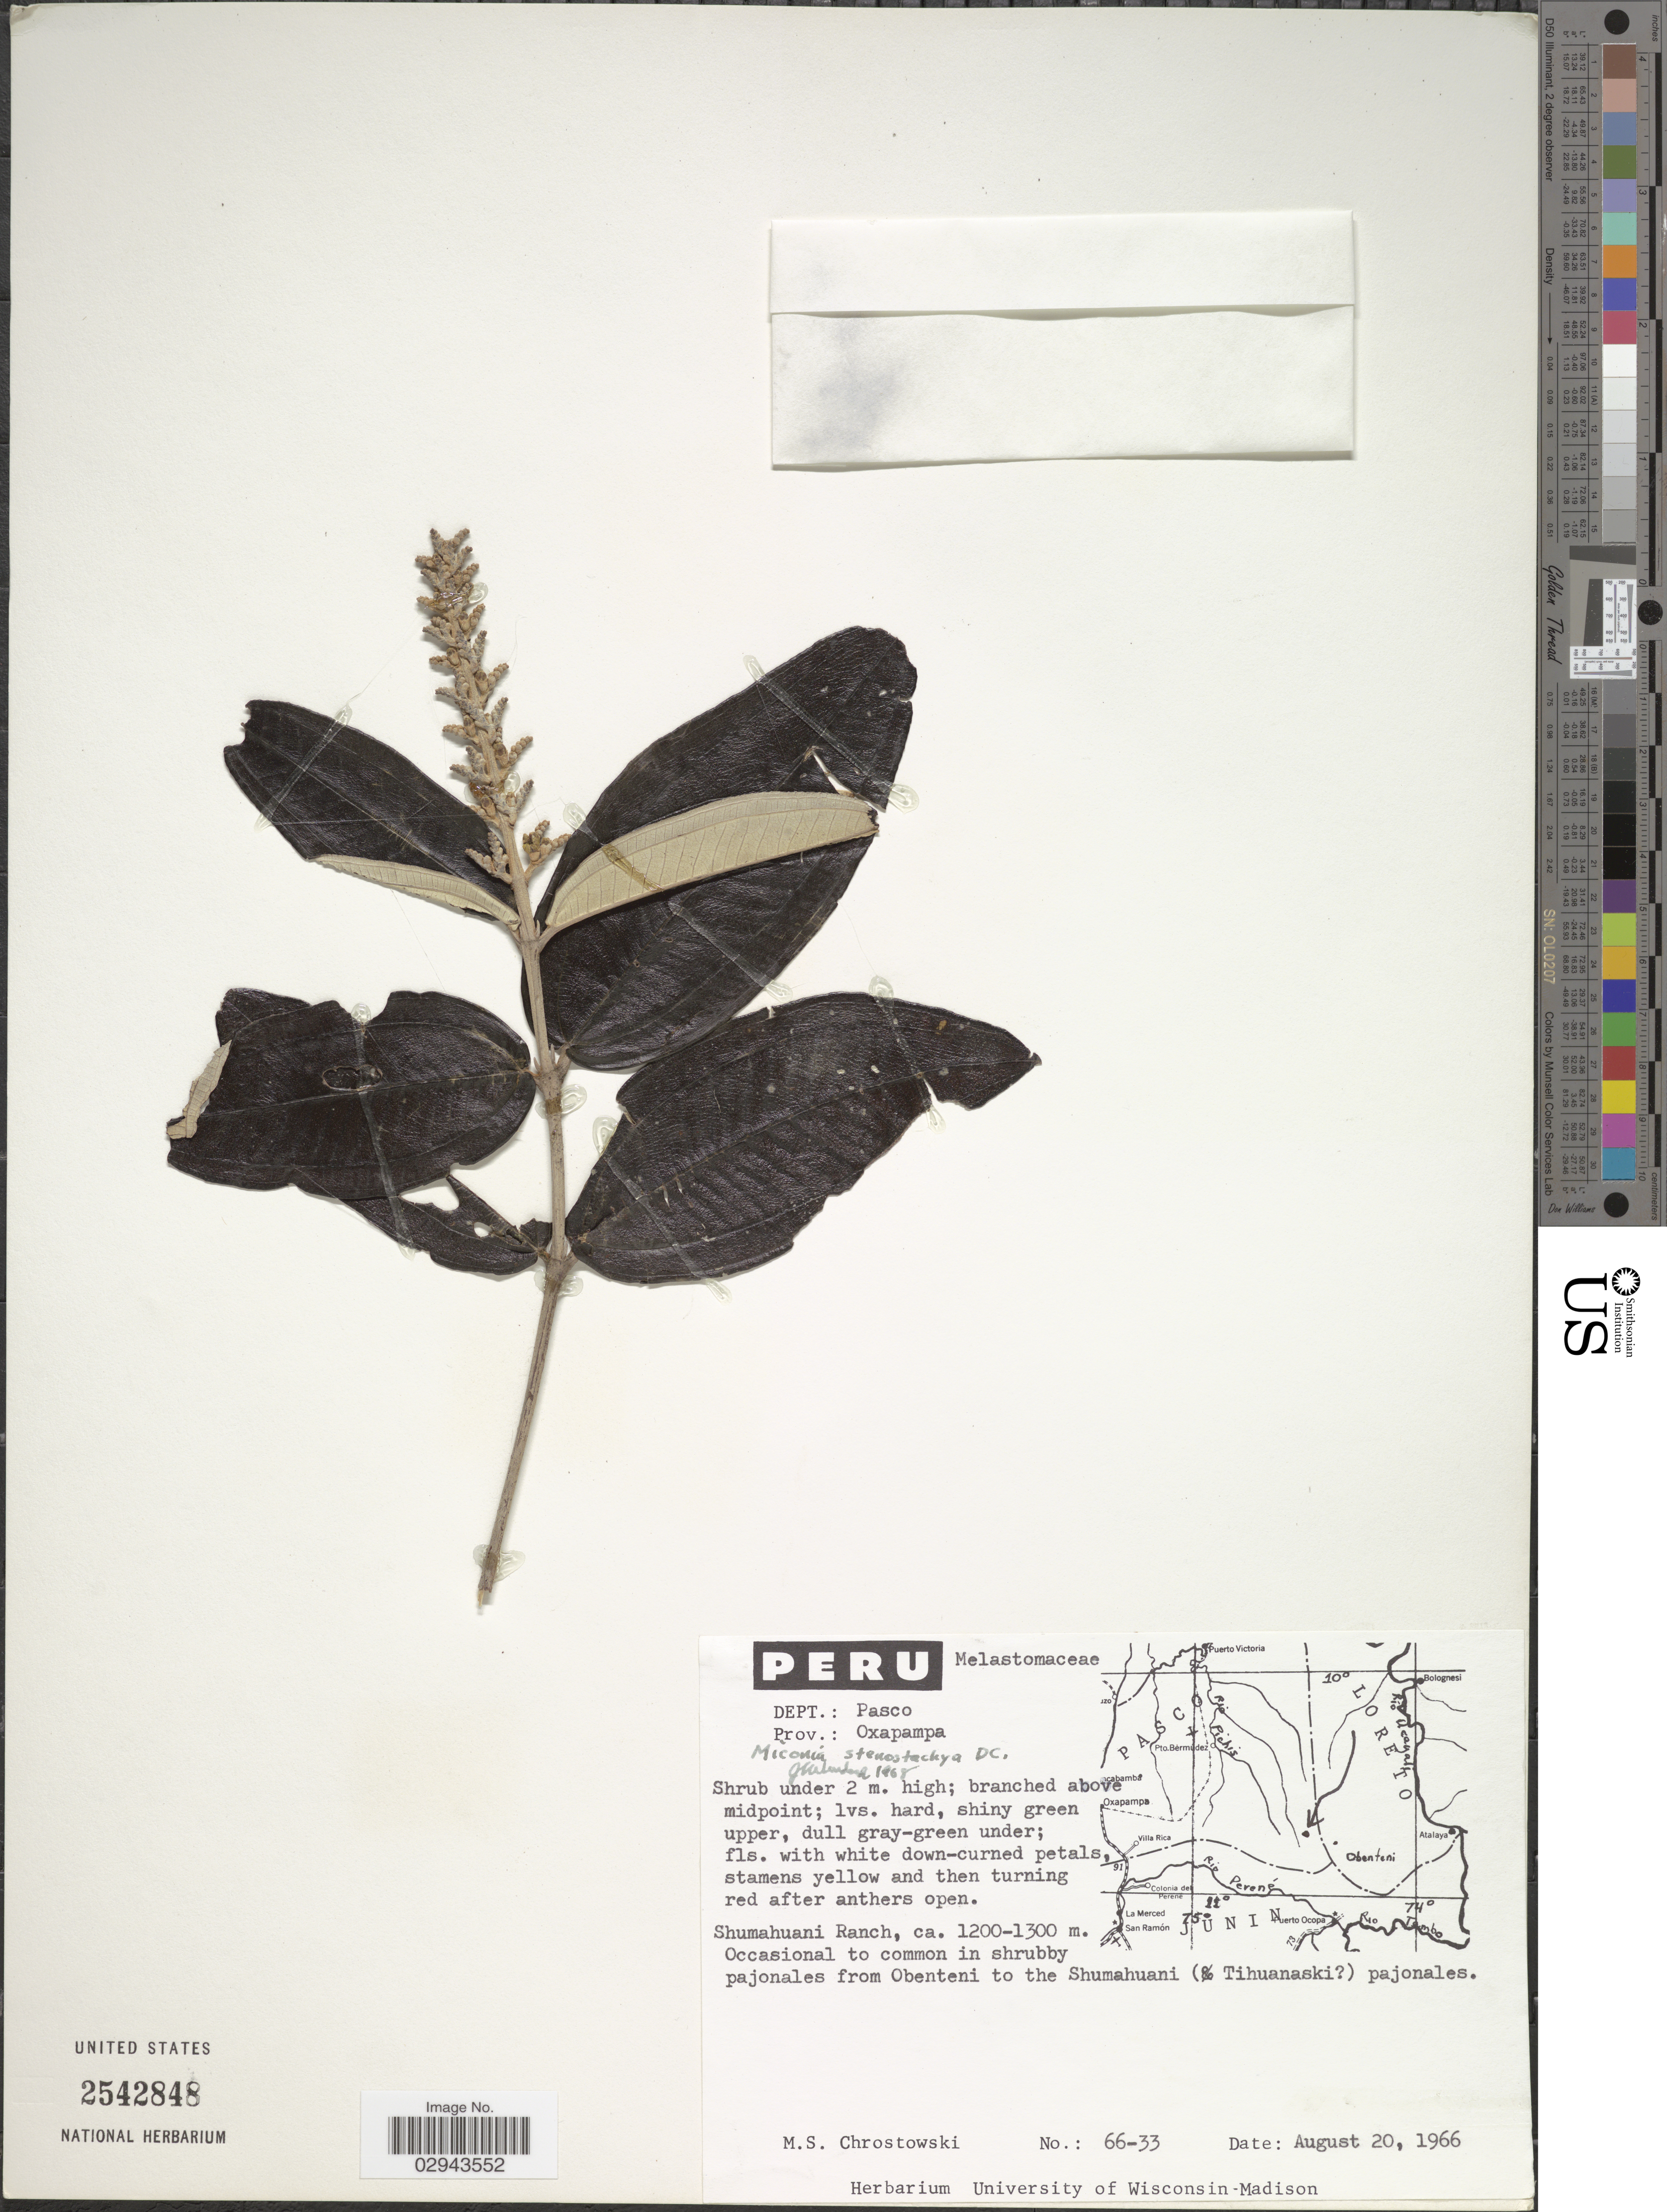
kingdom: Plantae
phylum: Tracheophyta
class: Magnoliopsida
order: Myrtales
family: Melastomataceae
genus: Miconia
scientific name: Miconia stenostachya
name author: DC.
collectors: M. Chrostowski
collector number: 66-33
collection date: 1966-08-20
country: Peru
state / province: Pasco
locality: Dept.: Pasco. Prov.: Oxapampa. Shumahuani Ranch. From Obenteni to the Shumahuani (Tihuanaski [unsure placement]) pajonales.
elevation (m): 1200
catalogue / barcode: US 2542848